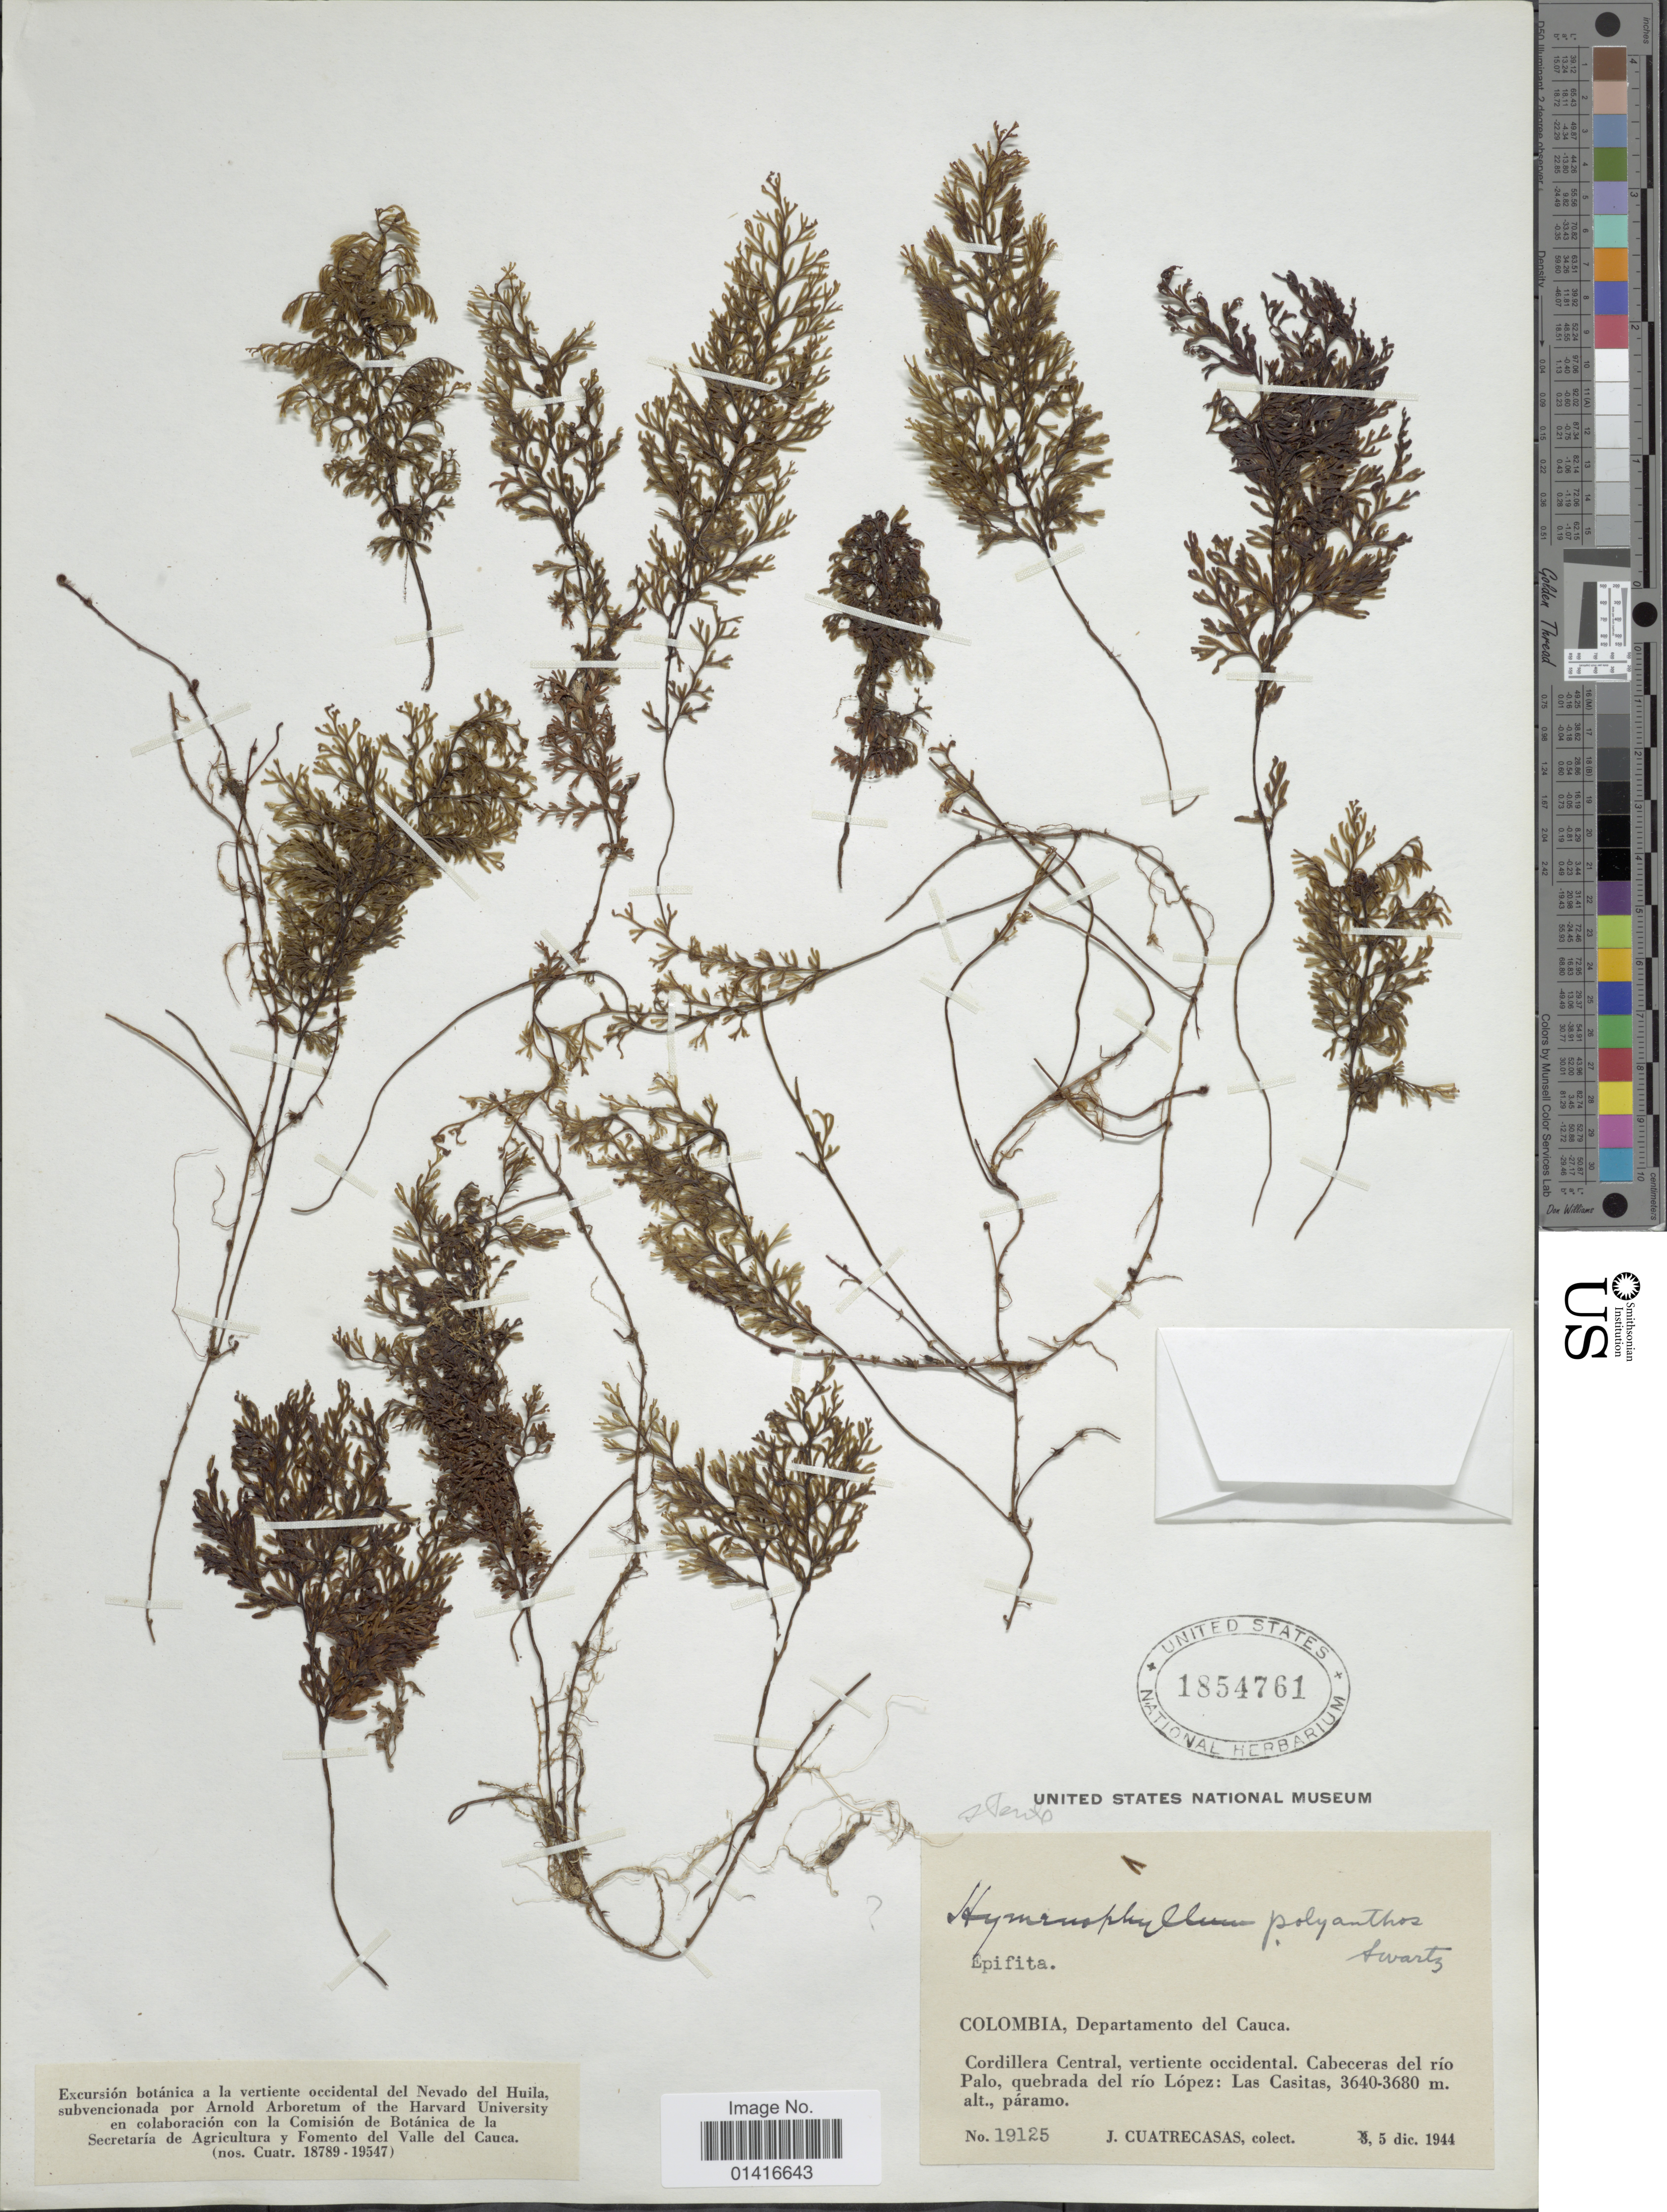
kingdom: Plantae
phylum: Tracheophyta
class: Polypodiopsida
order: Hymenophyllales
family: Hymenophyllaceae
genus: Hymenophyllum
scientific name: Hymenophyllum myriocarpum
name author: Hook.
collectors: J. Cuatrecasas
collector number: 19125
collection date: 1944-12-05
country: Colombia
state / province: Cauca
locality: Cordillera Central, vertiente occidental,Cabeceras de río Palo, quebrada del río López: Las Casitas, Páramo.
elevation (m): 3640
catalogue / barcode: US 1854761